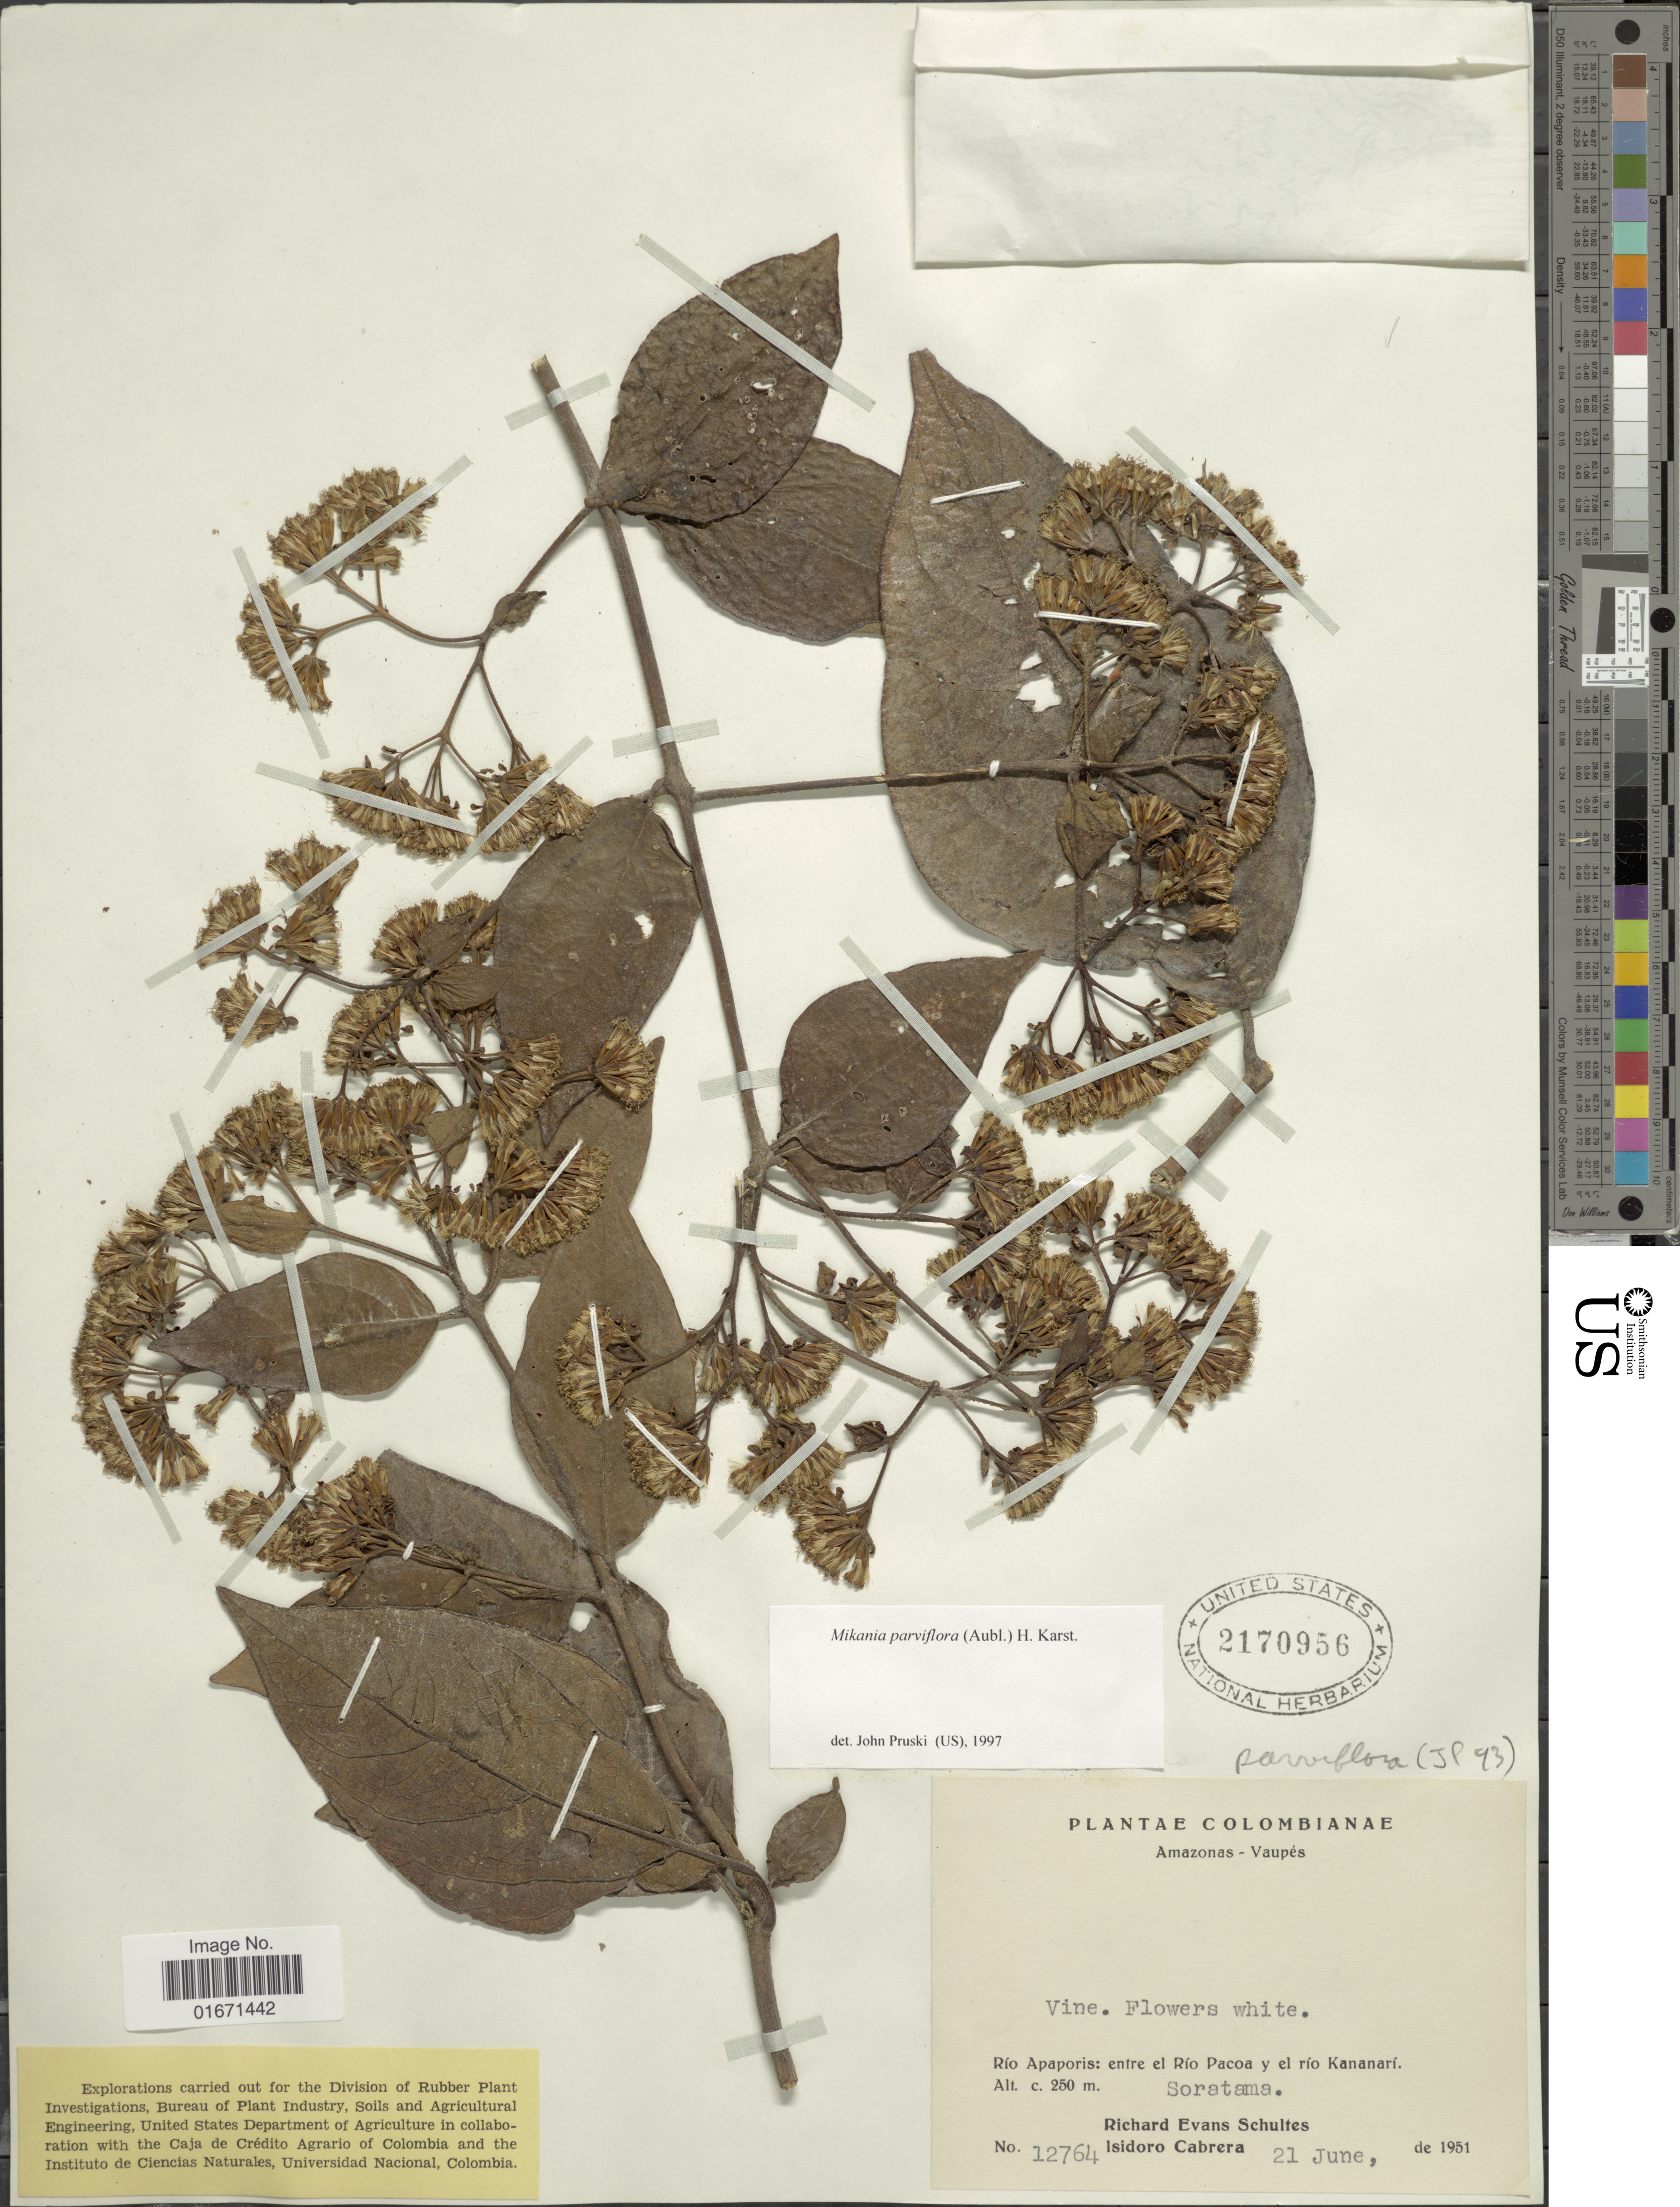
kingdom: Plantae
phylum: Tracheophyta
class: Magnoliopsida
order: Asterales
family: Asteraceae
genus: Mikania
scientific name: Mikania parviflora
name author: (Aubl.) Karst.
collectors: R. E. Schultes & I. Cabrera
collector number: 12764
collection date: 1951-06-21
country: Colombia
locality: Amazonas-Vaupés. Río Apaporis: entre el Río Pacoa y el río Kananarí. Soratama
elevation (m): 250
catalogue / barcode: US 2170956